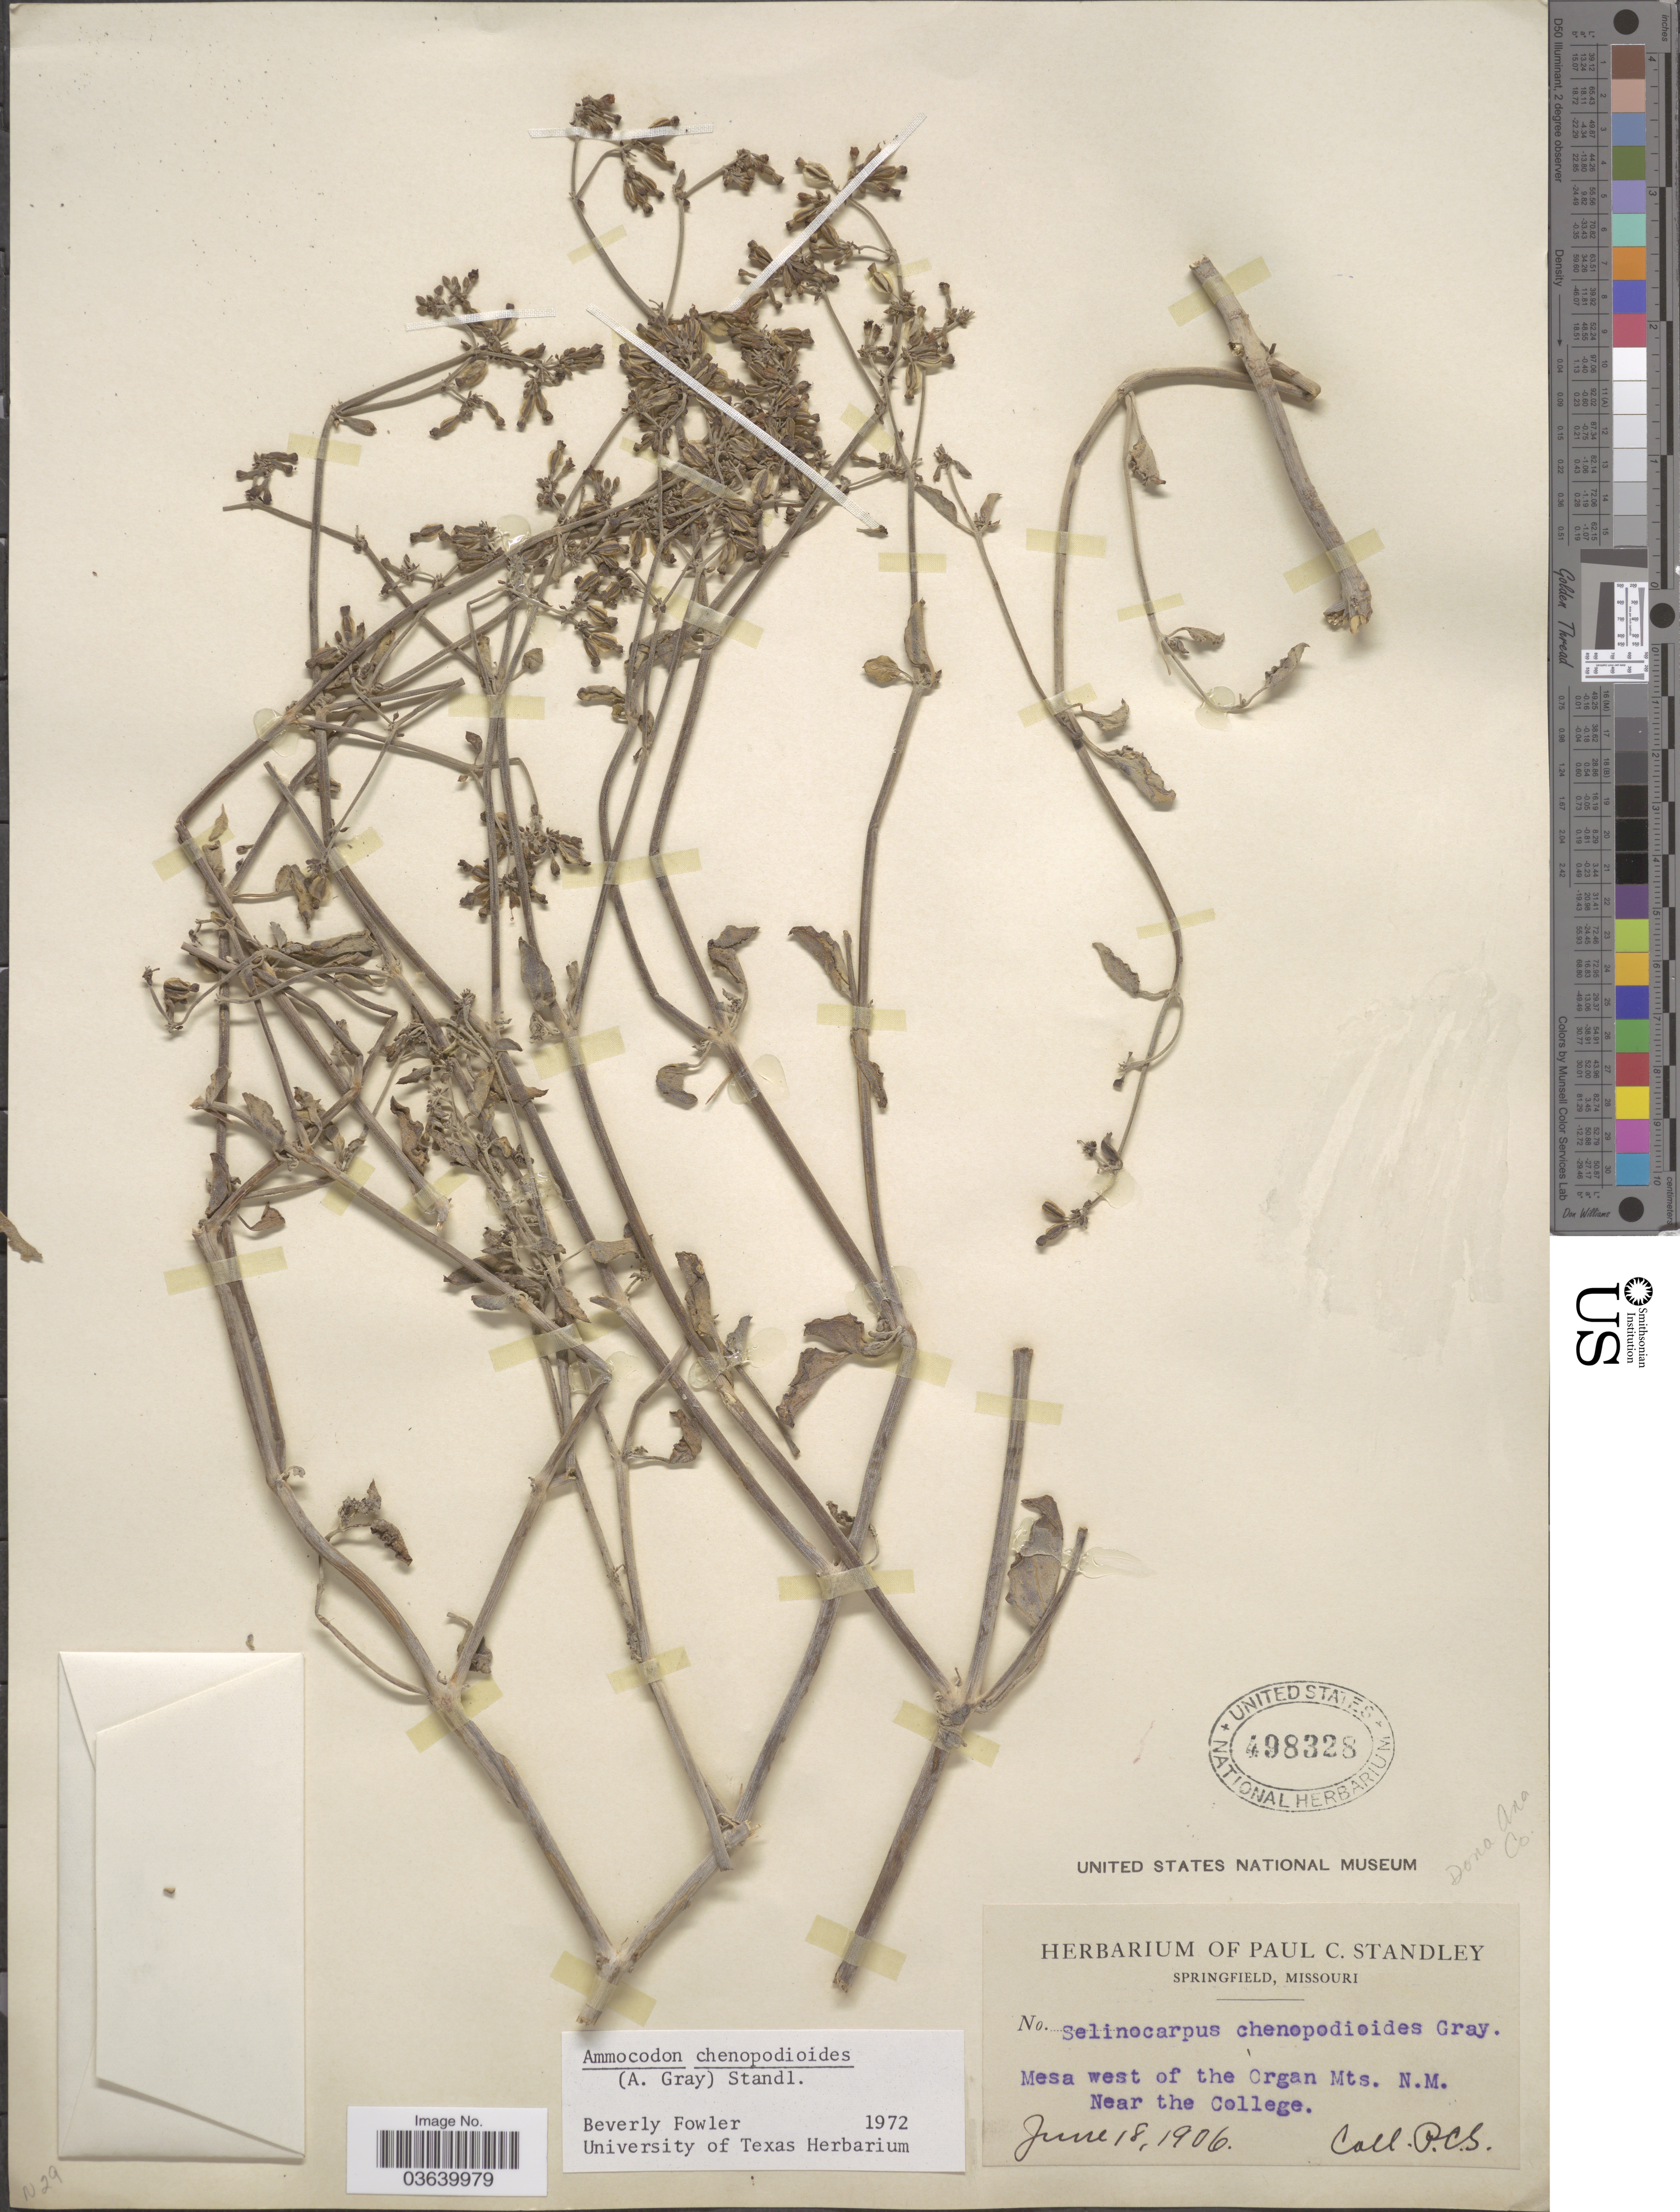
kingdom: Plantae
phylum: Tracheophyta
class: Magnoliopsida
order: Caryophyllales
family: Nyctaginaceae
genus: Acleisanthes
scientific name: Acleisanthes chenopodioides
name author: (A. Gray) R.A. Levin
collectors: P. C. Standley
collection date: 1906-06-18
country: United States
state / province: New Mexico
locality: Mesa west of the Organ Mts. Near the college. Dona Ana Co.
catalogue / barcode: US 498328